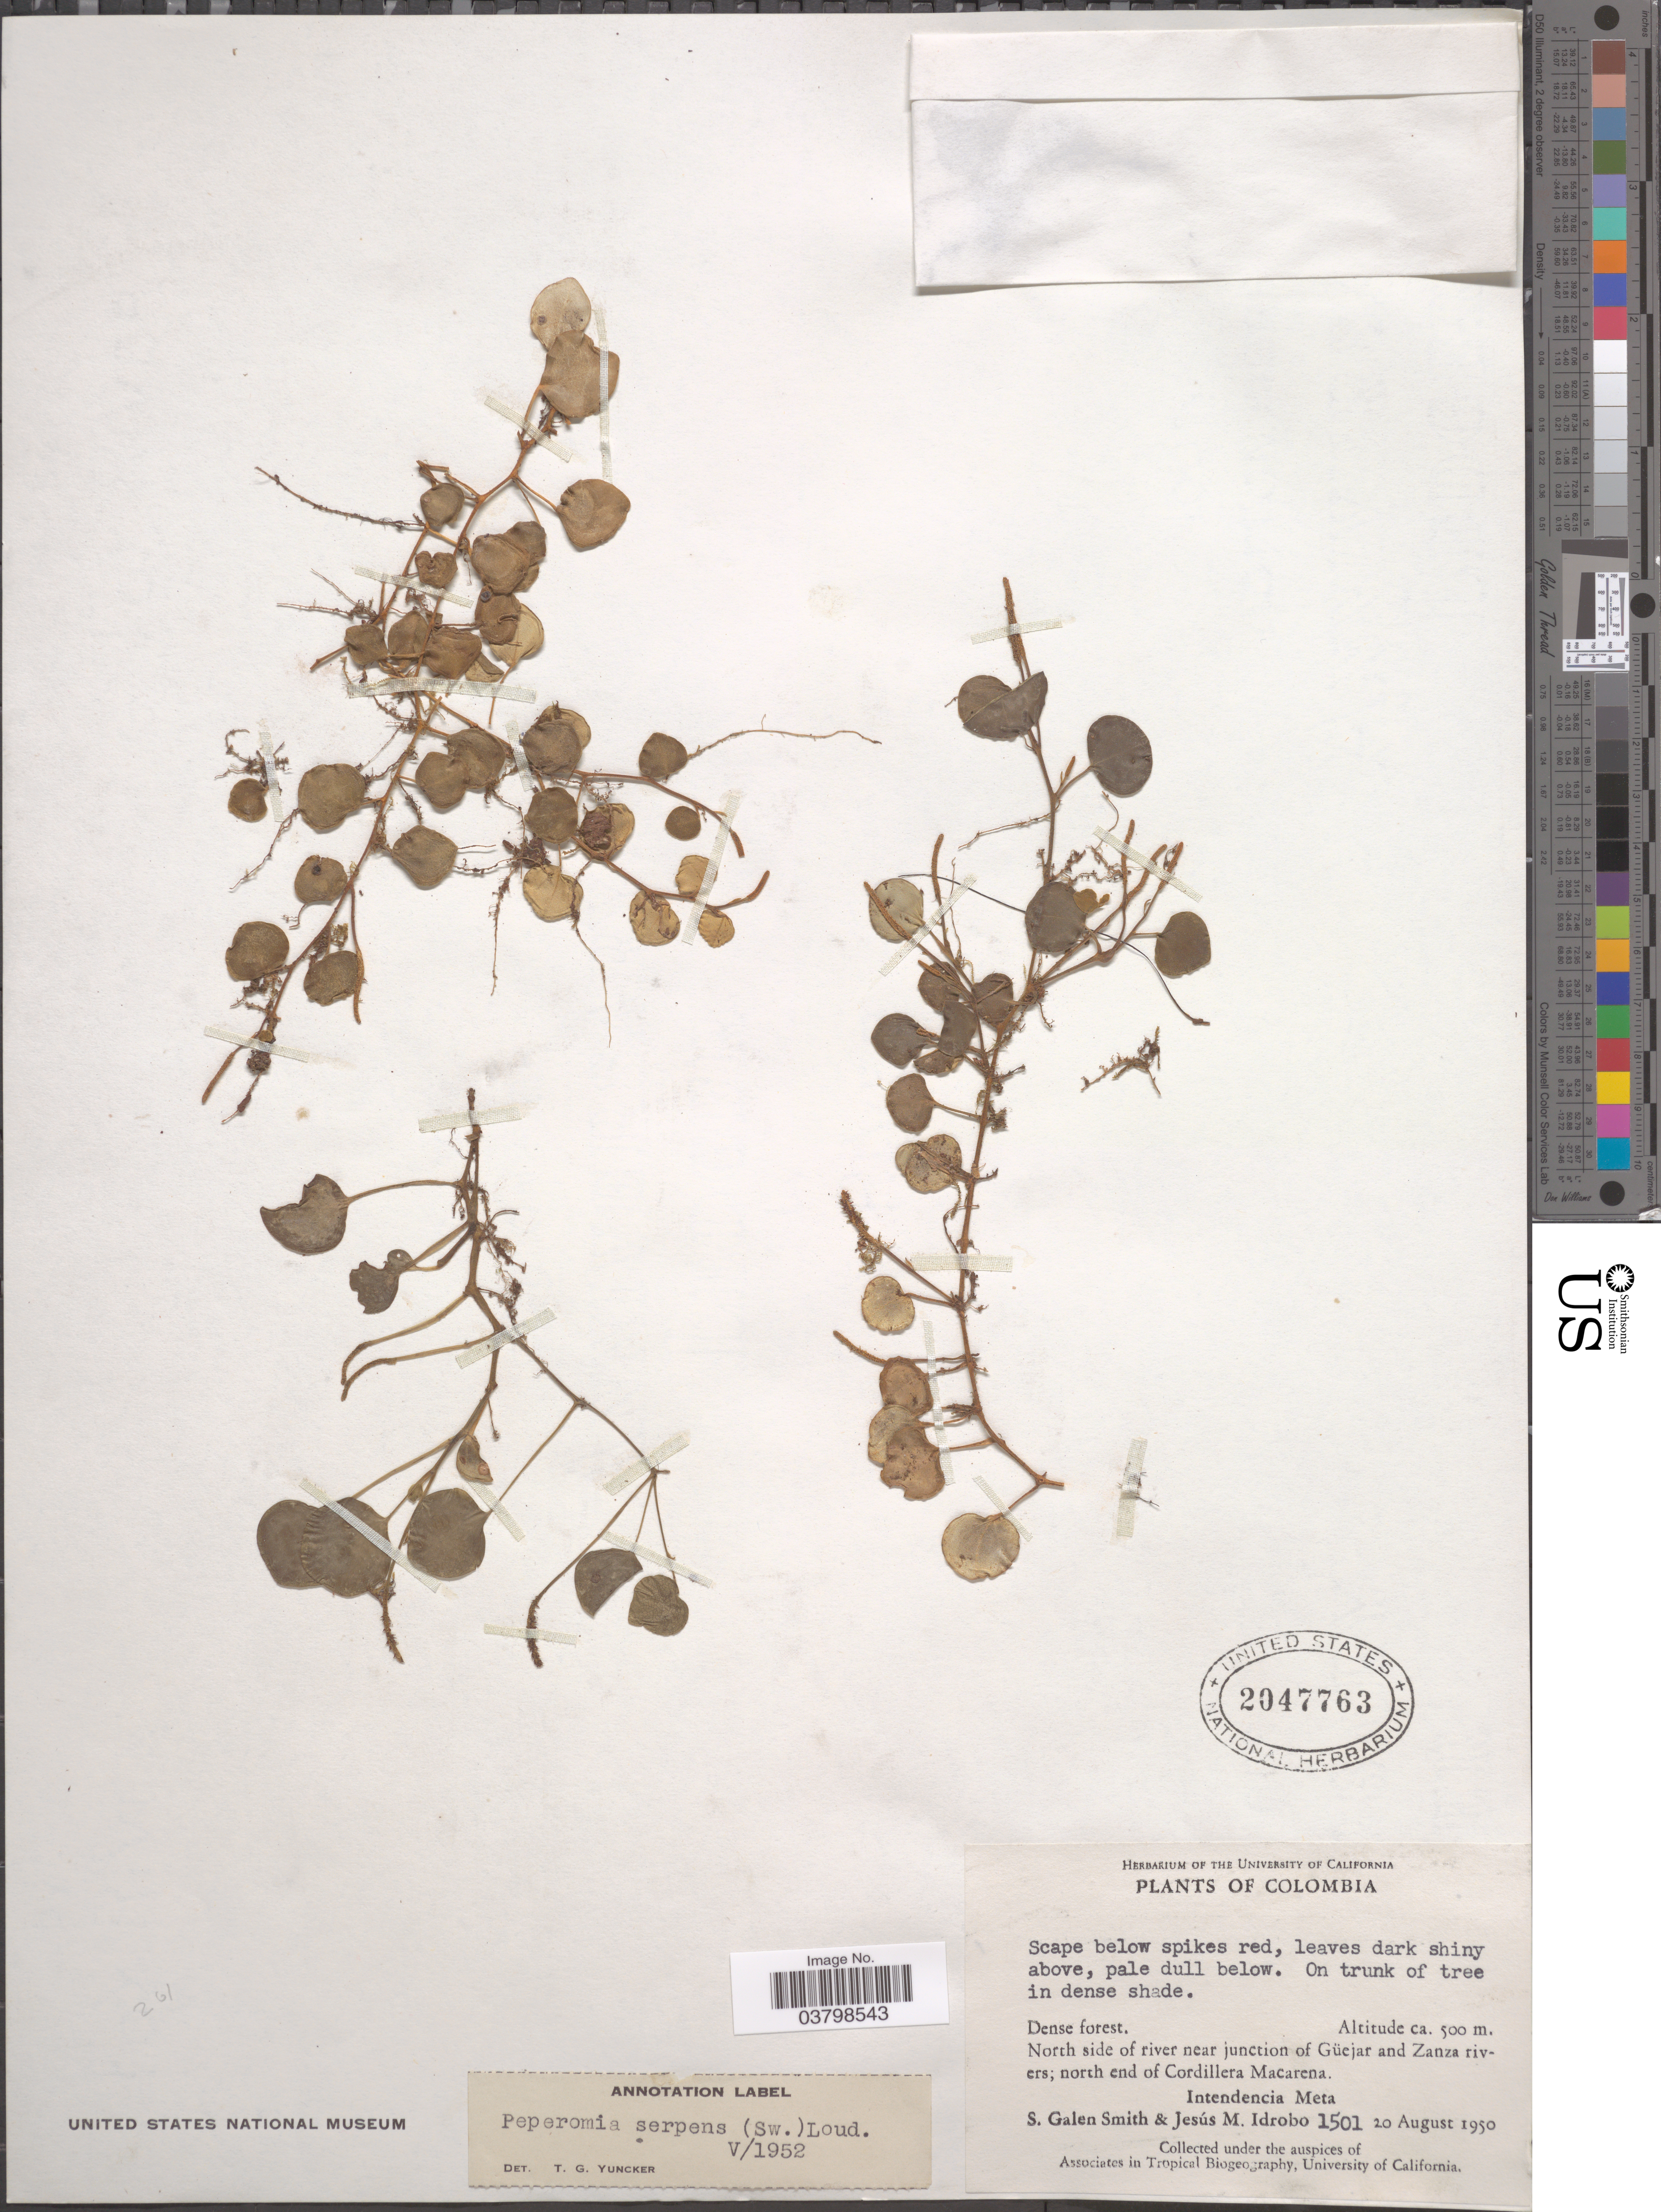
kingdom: Plantae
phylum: Tracheophyta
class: Magnoliopsida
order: Piperales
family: Piperaceae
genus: Peperomia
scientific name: Peperomia serpens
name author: (Sw.) Loudon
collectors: S. G. Smith & J. M. Idrobo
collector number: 1501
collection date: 1950-08-20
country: Colombia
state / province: Meta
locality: North side of river near junction of Güejar and Zanza rivers; north end of Cordillera Macarena. Intendencia Meta.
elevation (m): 500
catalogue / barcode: US 2047763